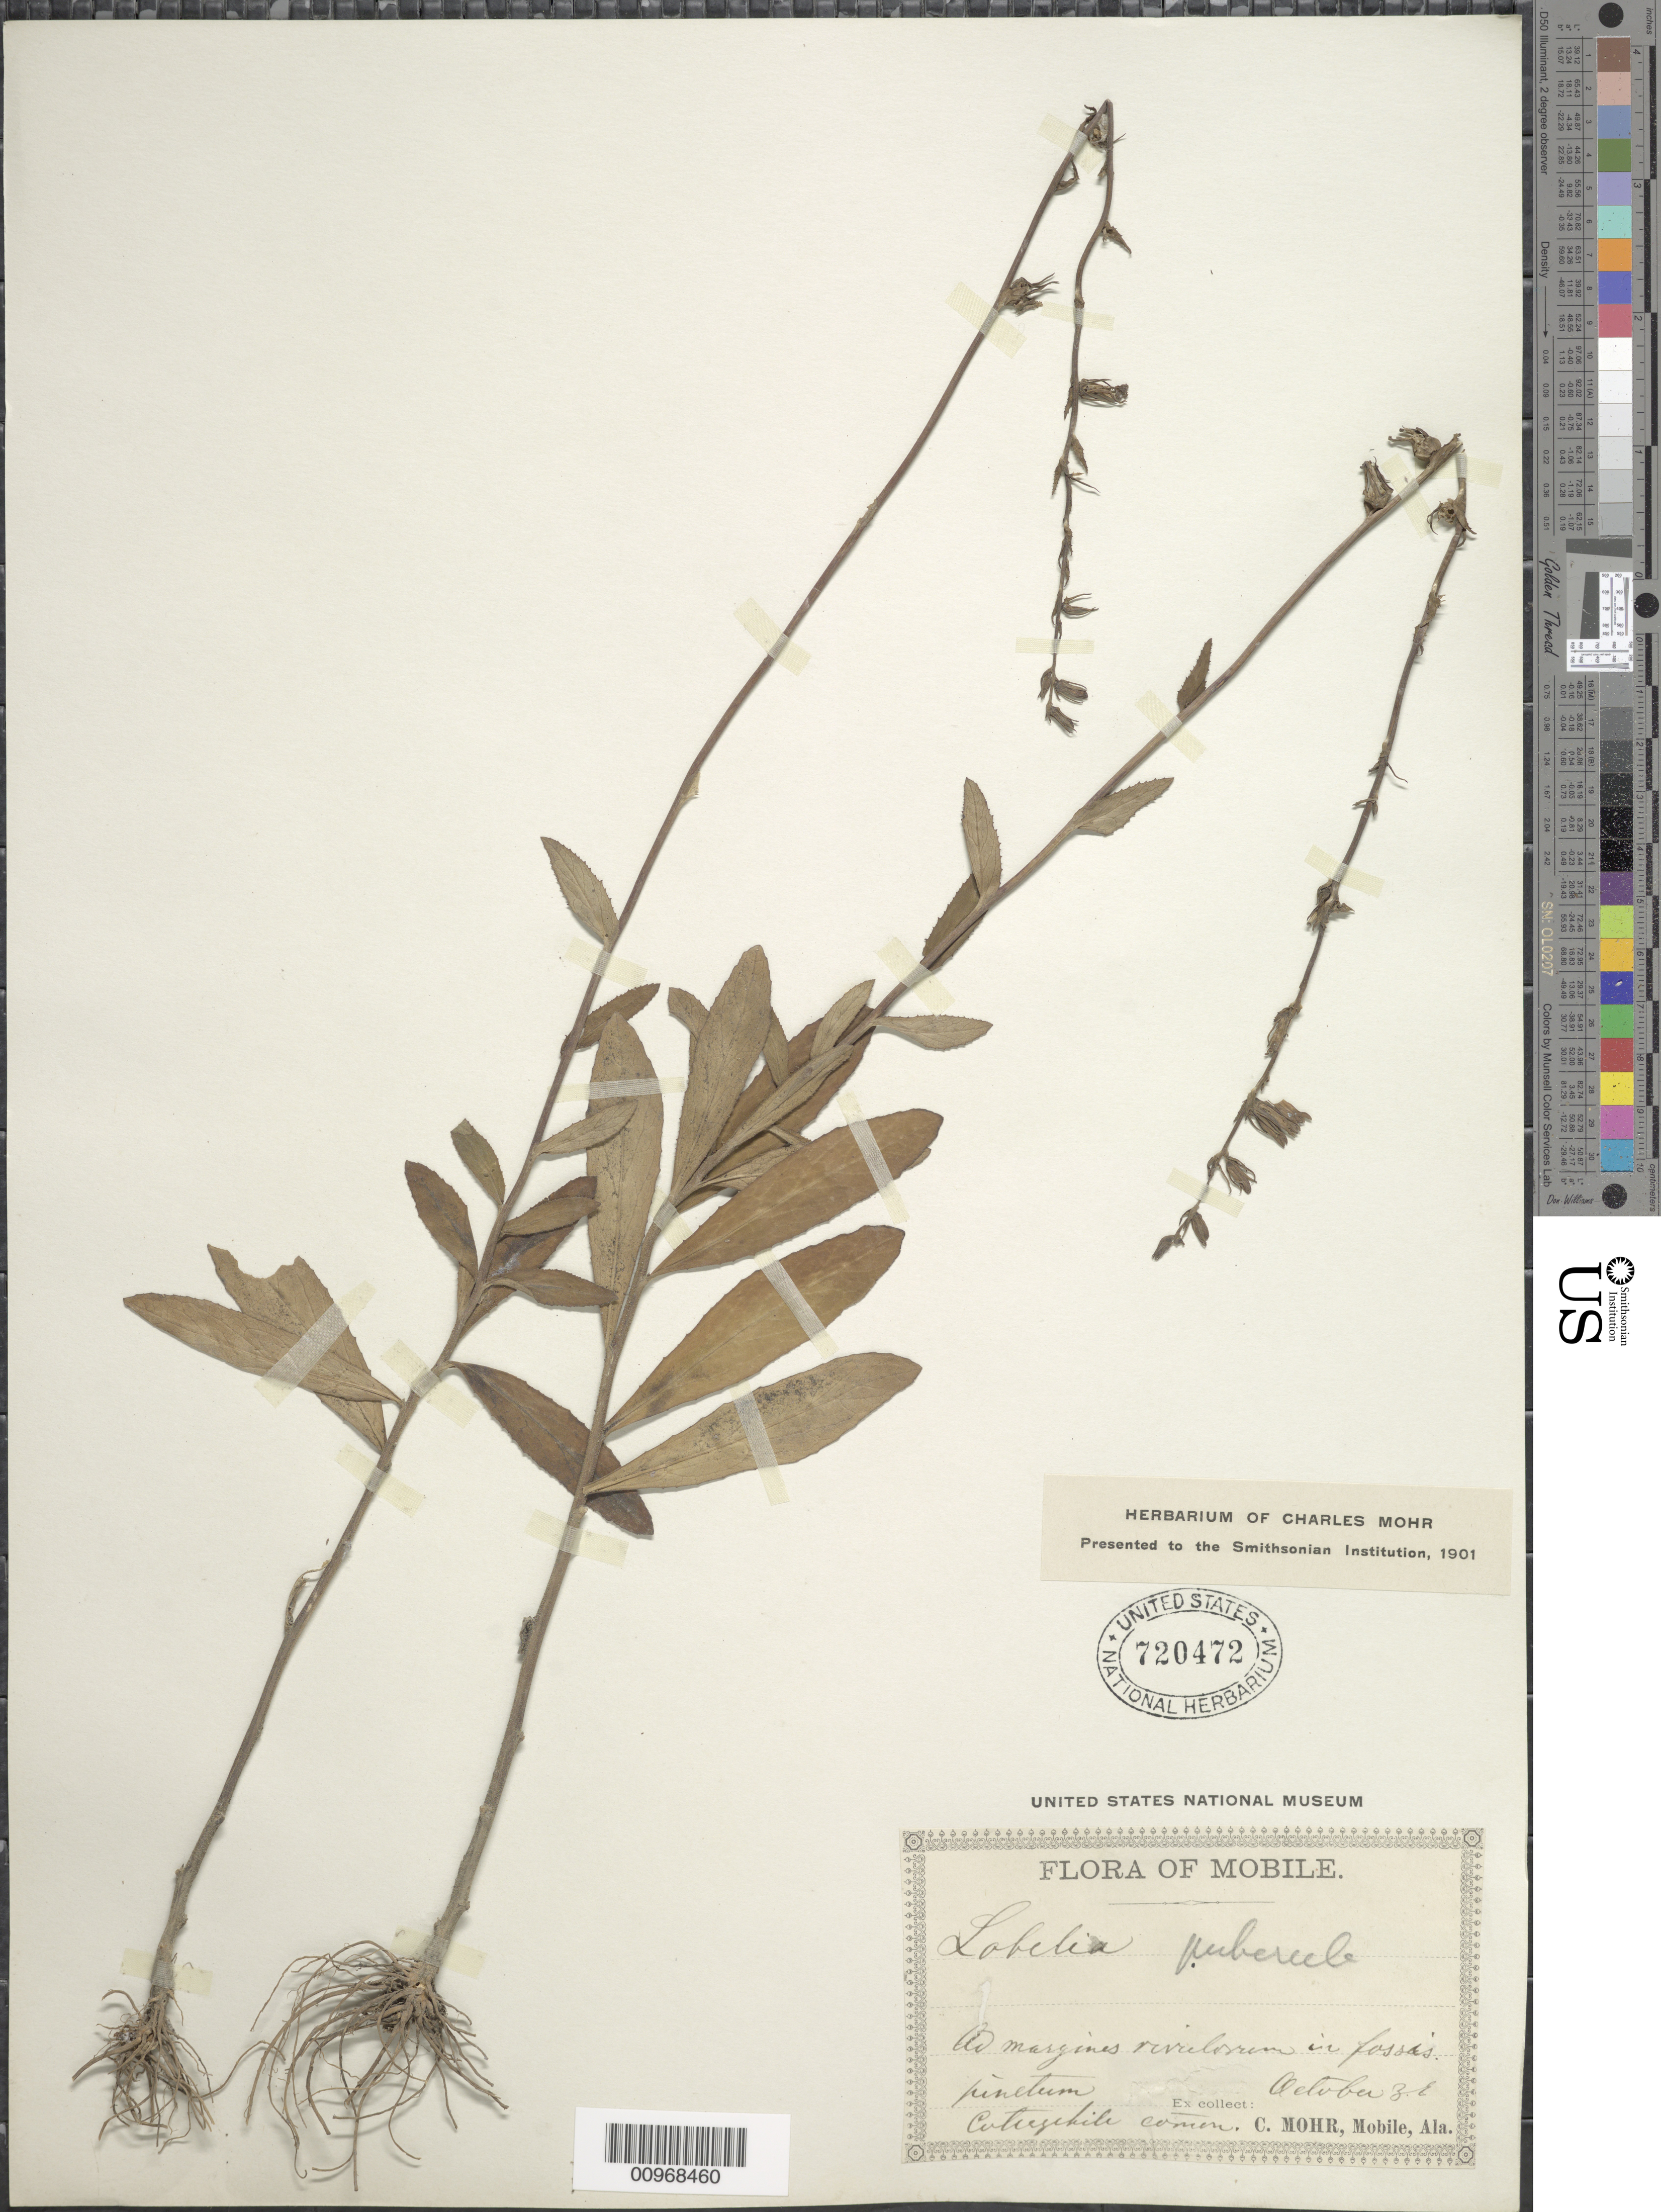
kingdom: Plantae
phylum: Tracheophyta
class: Magnoliopsida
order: Asterales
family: Campanulaceae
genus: Lobelia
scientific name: Lobelia puberula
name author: Michx.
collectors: C. T. Mohr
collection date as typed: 03 Oct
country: United States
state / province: Alabama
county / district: Mobile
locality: Mobile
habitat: at edge of stream in pine woods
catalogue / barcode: US 720472